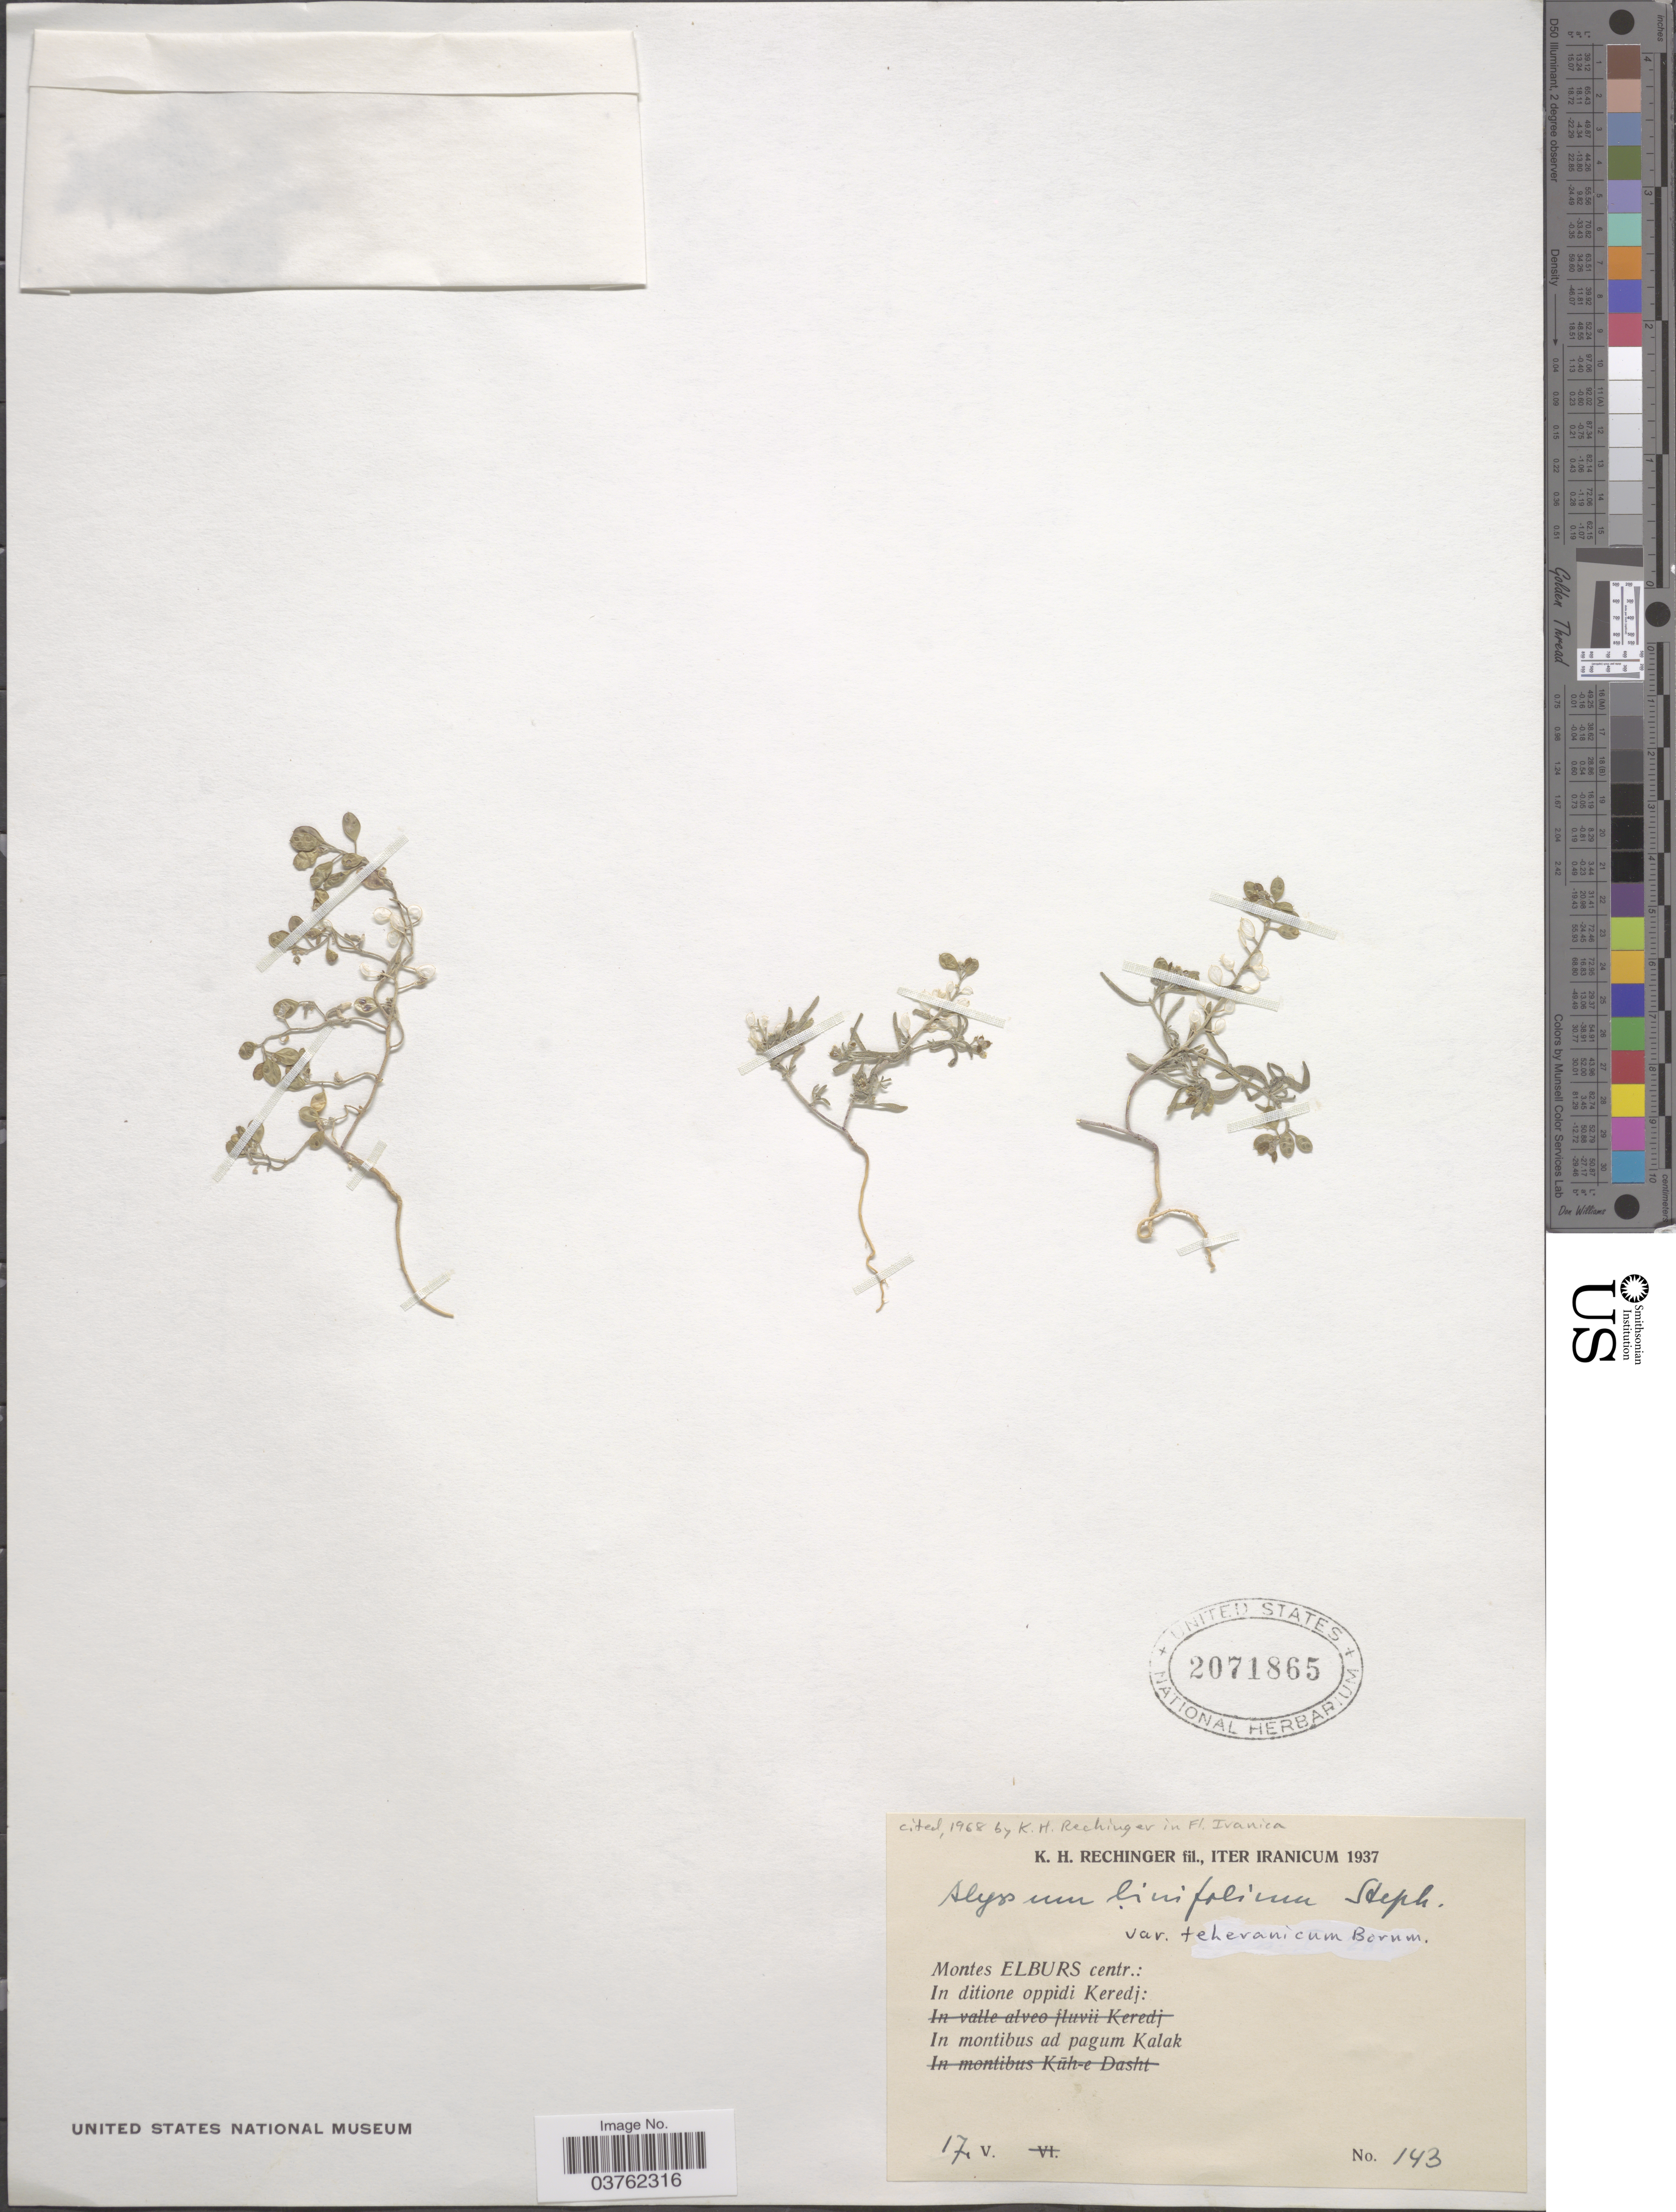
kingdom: Plantae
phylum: Tracheophyta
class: Magnoliopsida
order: Brassicales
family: Brassicaceae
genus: Alyssum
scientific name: Alyssum linifolium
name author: Stephan ex Willd.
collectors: K. H. Rechinger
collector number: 143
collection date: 1937-05-17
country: Iran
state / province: Alborz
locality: Iter Iranicum. Montes Elburs centr.: In ditione oppidi Keredj: In montibus ad pagum Kalak.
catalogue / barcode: US 2071865